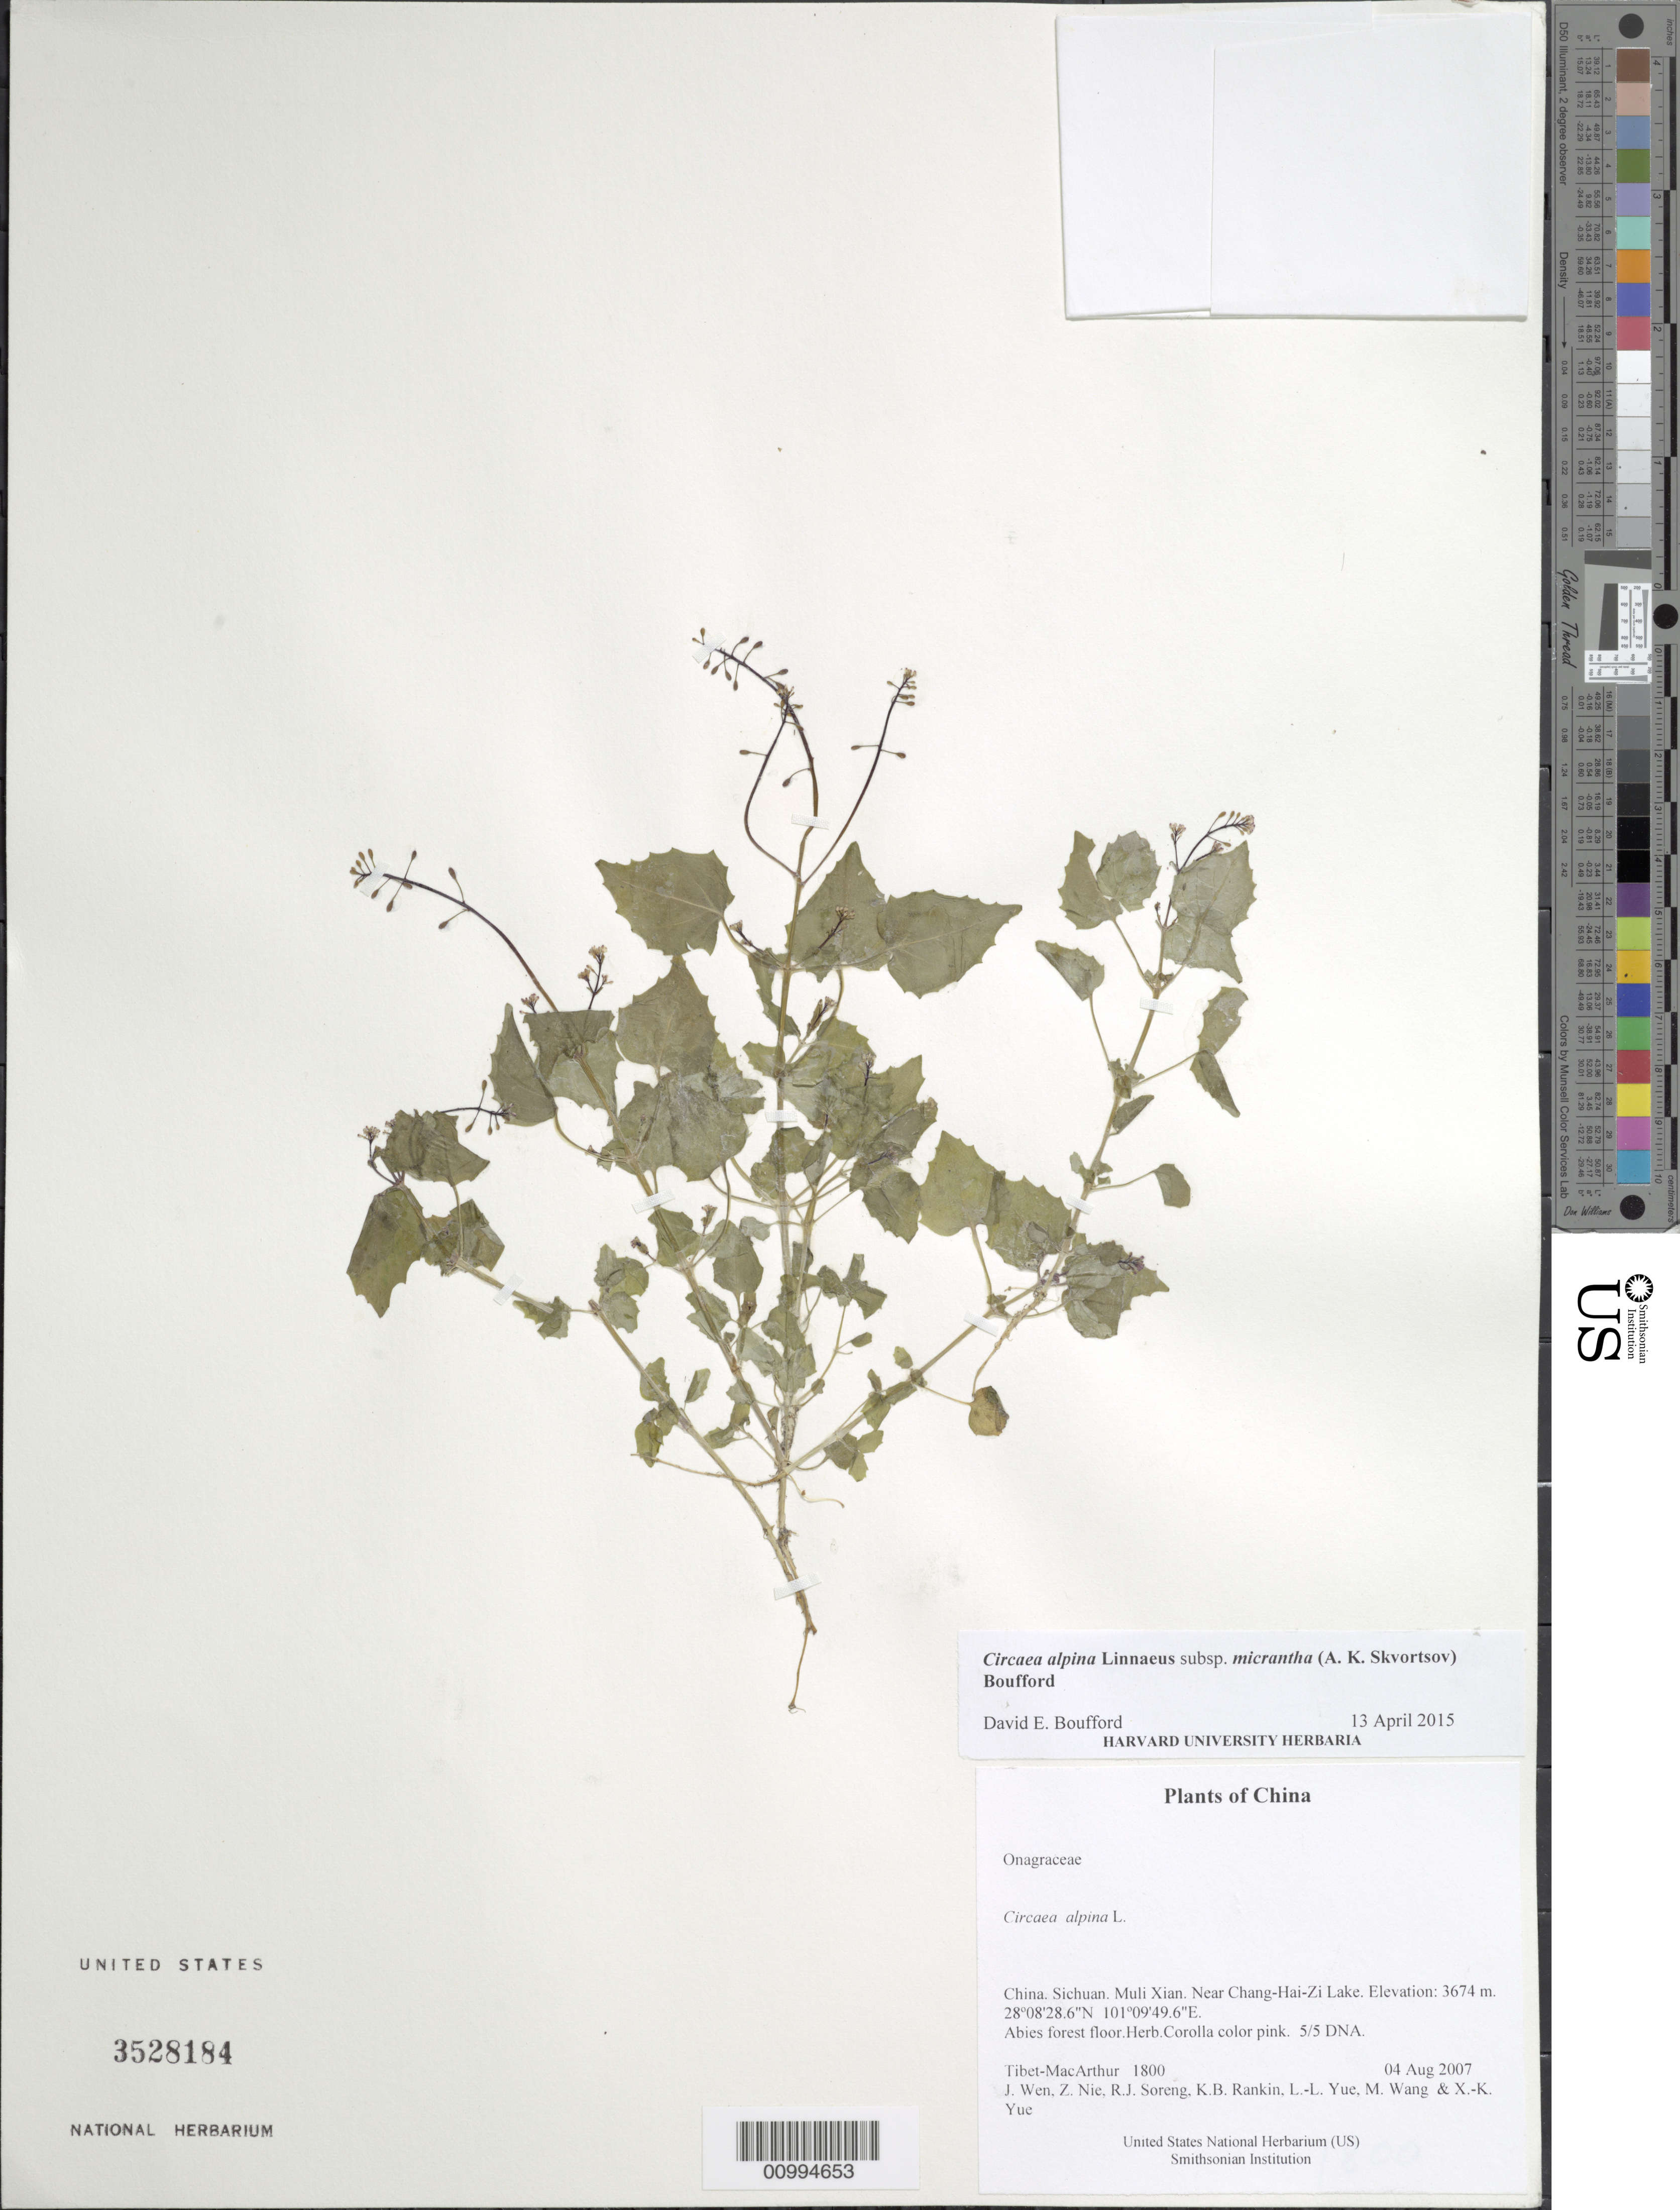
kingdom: Plantae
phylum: Tracheophyta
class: Magnoliopsida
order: Myrtales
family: Onagraceae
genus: Circaea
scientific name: Circaea alpina subsp. micrantha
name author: (A.K. Skvortsov) Boufford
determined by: Boufford, D. E.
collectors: Tibet-MacArthur, J. Wen, Z. Nie, R. J. Soreng, K. Rankin, L. Yue, M. Wang & X. Yue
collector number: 1800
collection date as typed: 04 Aug 2007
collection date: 2007-08-04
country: China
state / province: Sichuan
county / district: Muli Xian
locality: Near Chang-Hai-Zi Lake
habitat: Abies forest floor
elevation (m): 3674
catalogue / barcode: US 3528184